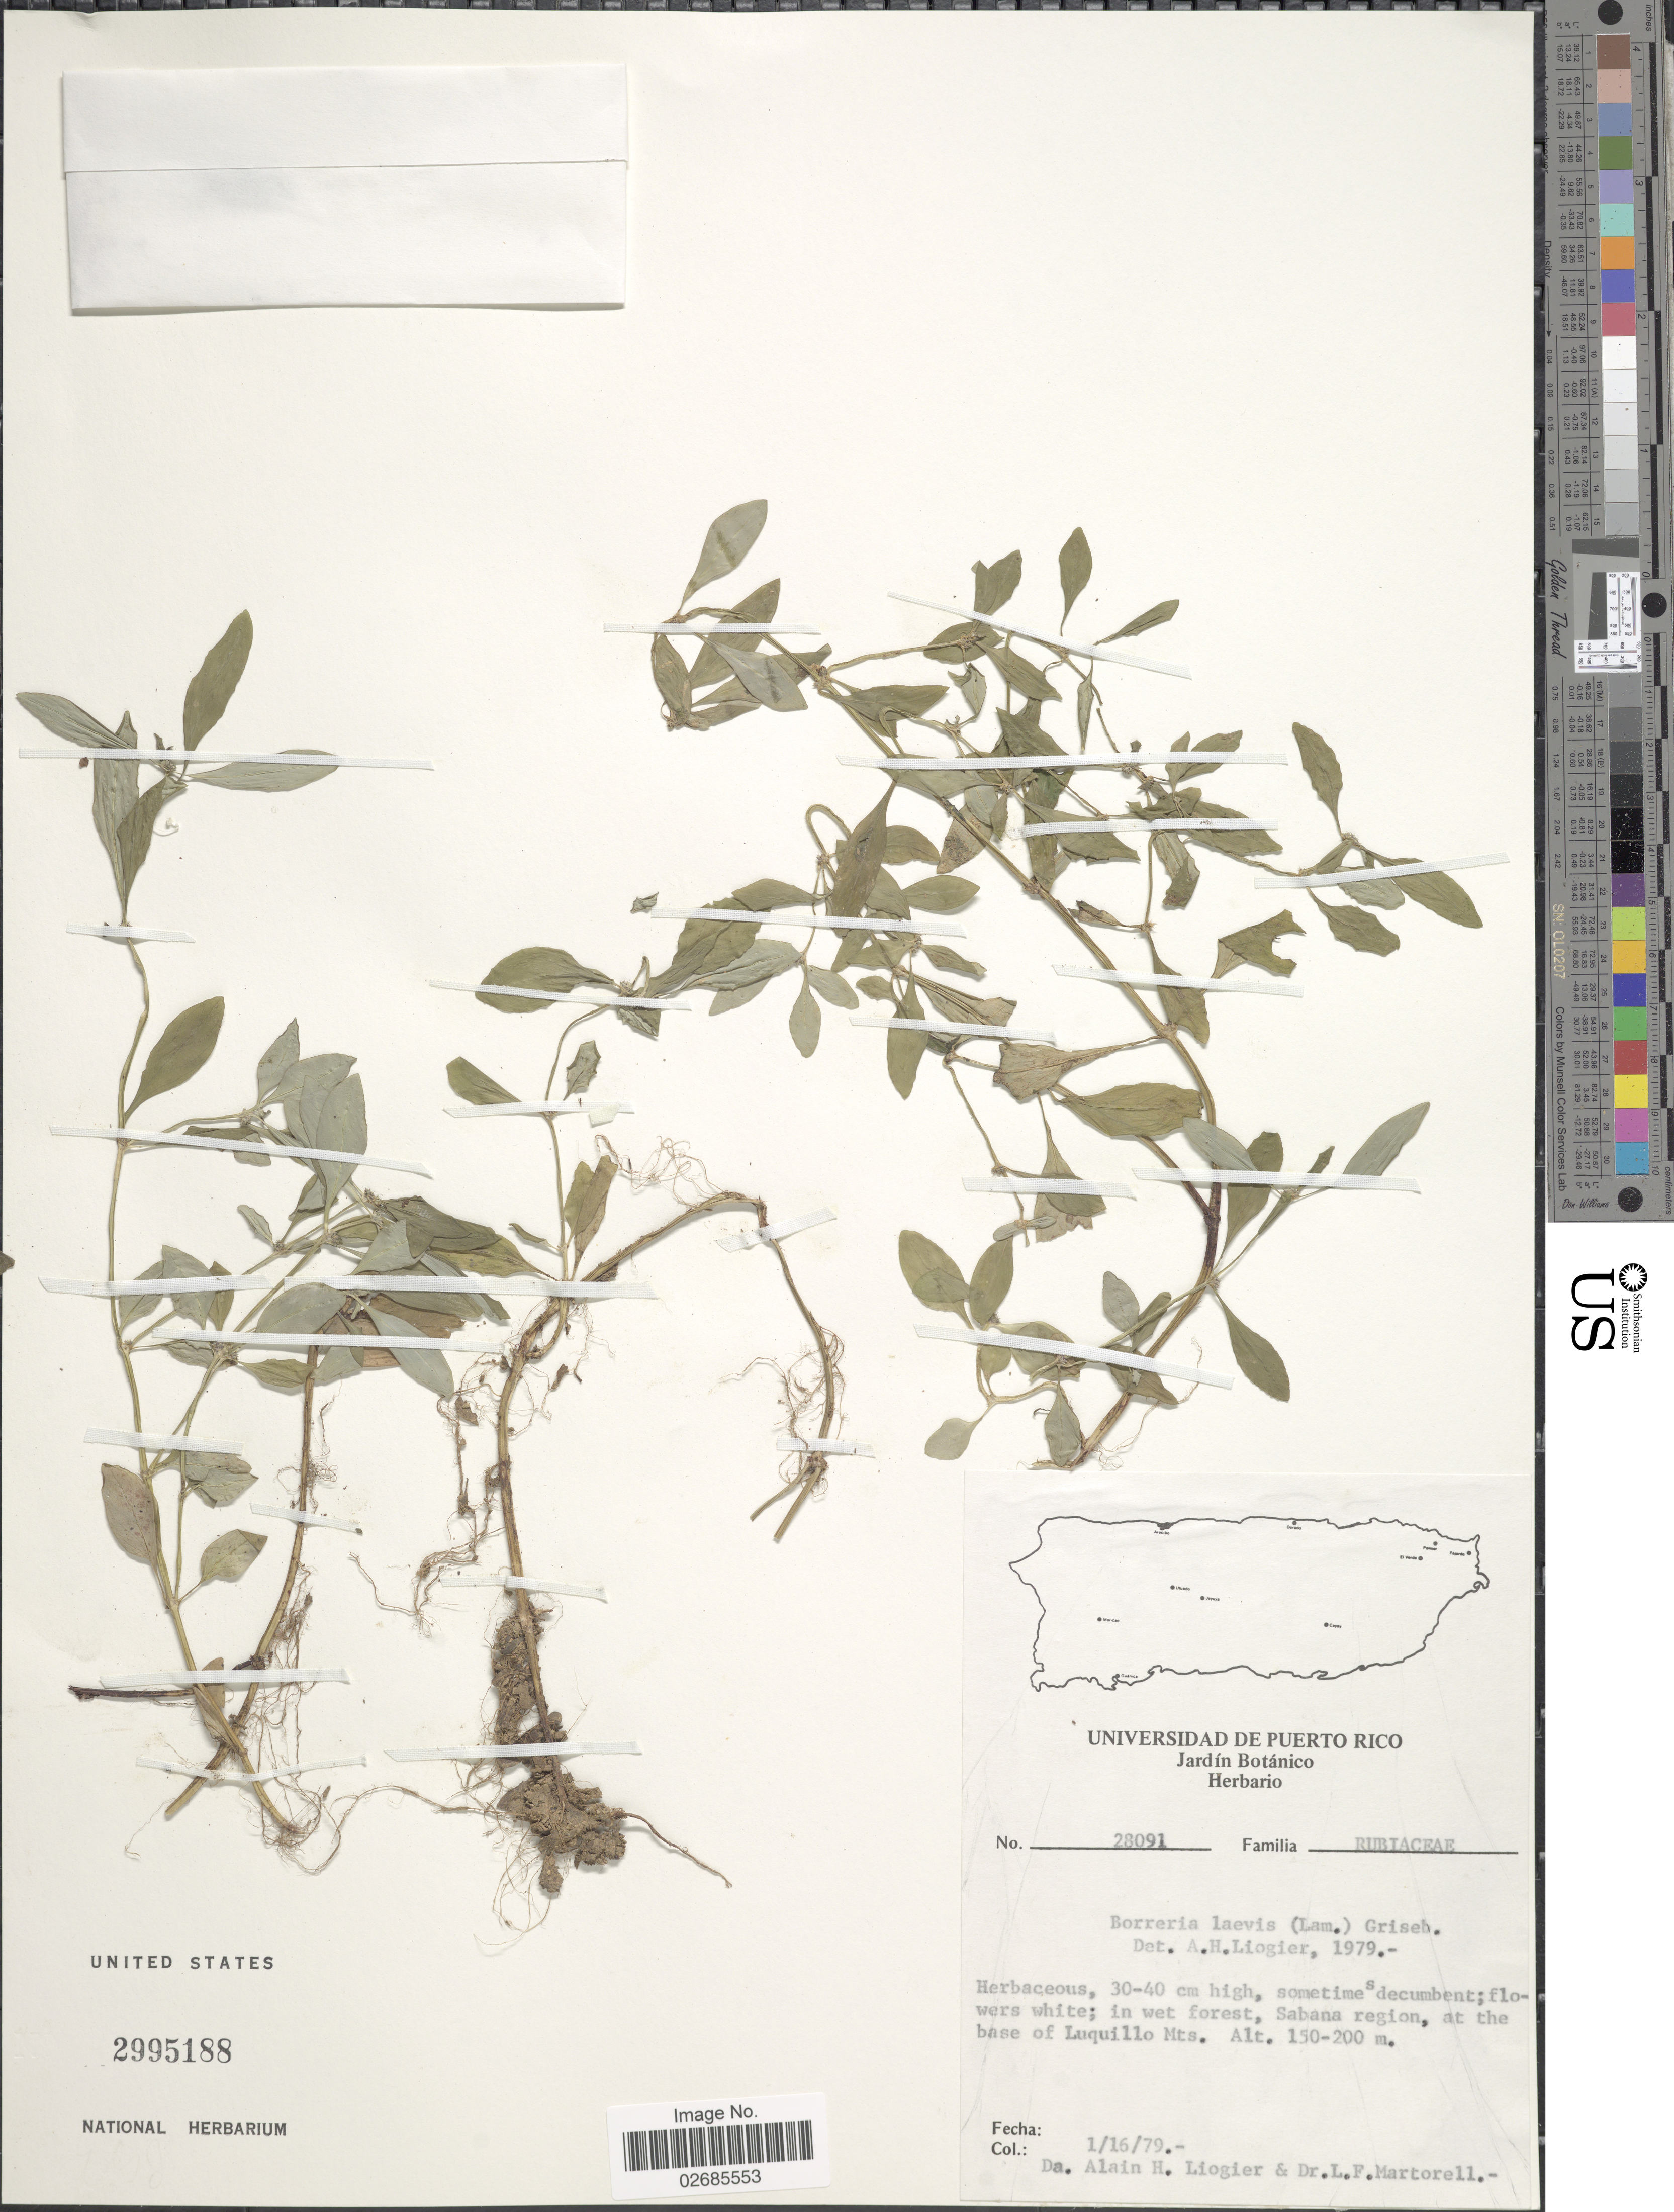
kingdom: Plantae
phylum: Tracheophyta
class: Magnoliopsida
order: Gentianales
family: Rubiaceae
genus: Borreria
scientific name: Borreria laevis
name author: (Lam.) Griseb.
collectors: A. H. Liogier & L. Martorell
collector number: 28091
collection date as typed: Transcribed d/m/y: 16/1/79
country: Puerto Rico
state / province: Luquillo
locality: In wet forest, Sabana region, at the base of Luquillo Mts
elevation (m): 150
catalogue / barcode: US 2995188